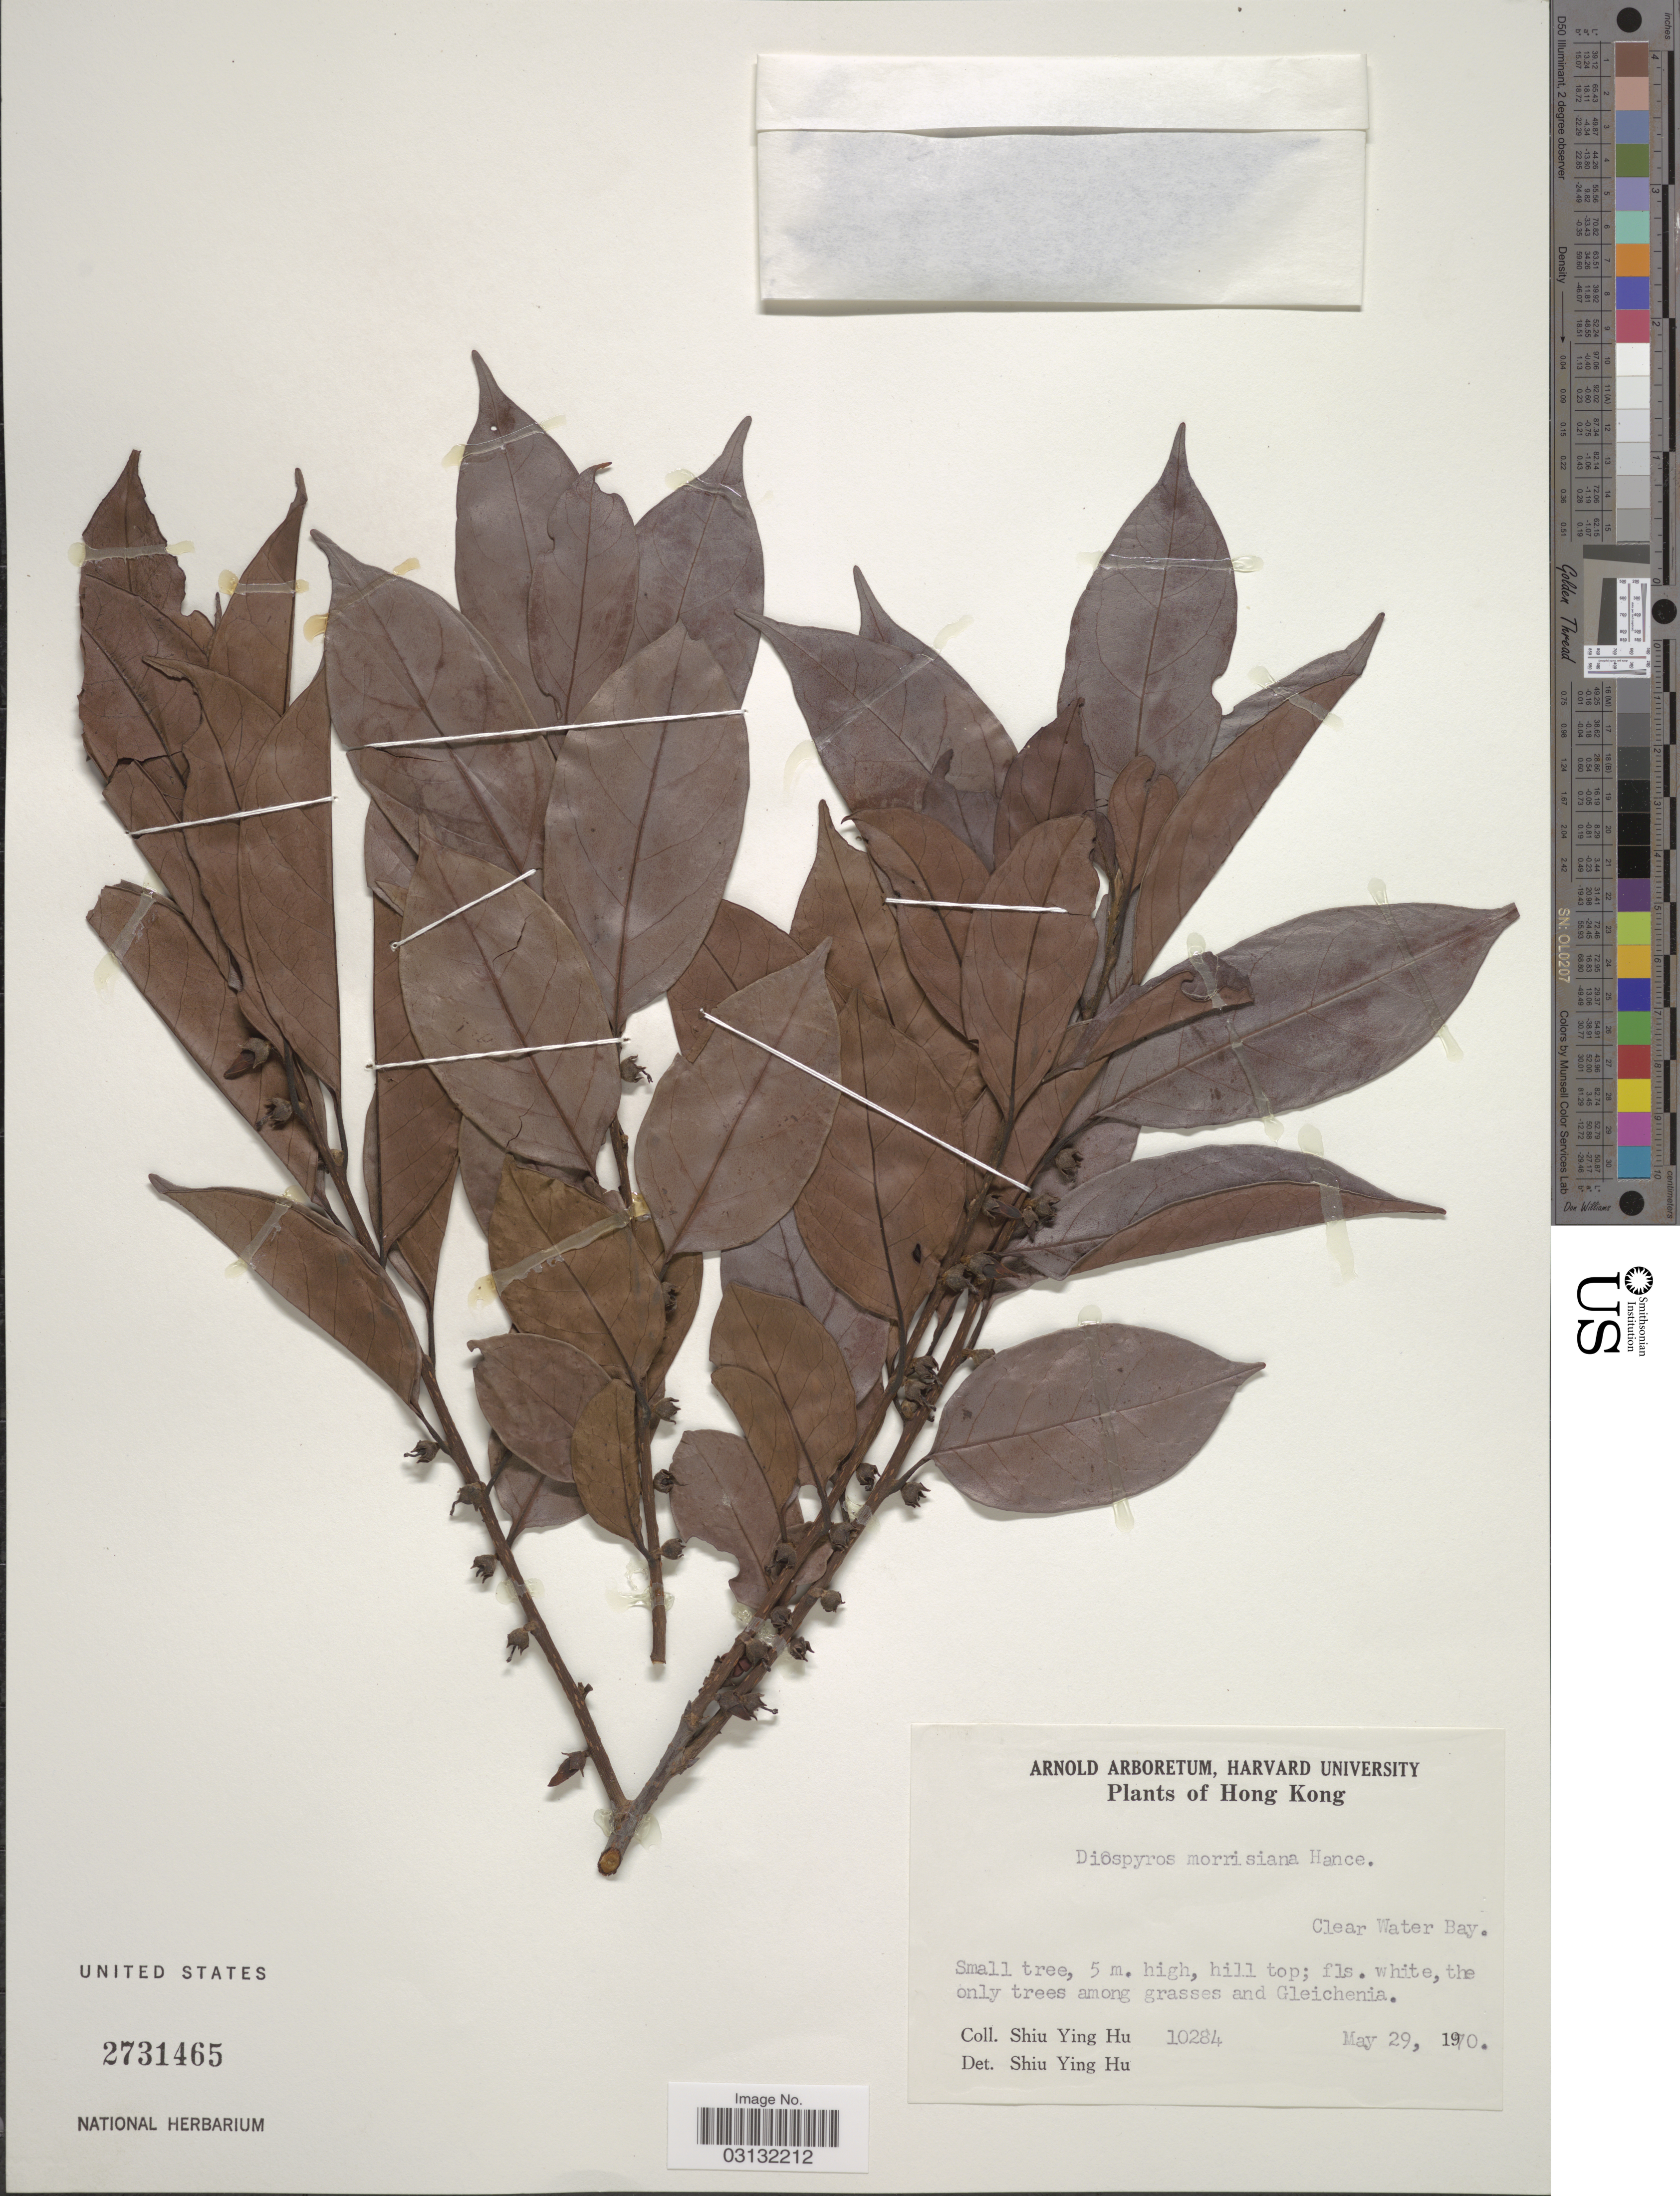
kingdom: Plantae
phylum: Tracheophyta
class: Magnoliopsida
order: Ericales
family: Ebenaceae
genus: Diospyros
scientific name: Diospyros morrisiana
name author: Hance in Walp.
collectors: S. Y. Hu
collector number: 10284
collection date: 1970-05-29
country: China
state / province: Hong Kong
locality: Clear Water Bay.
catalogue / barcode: US 2731465